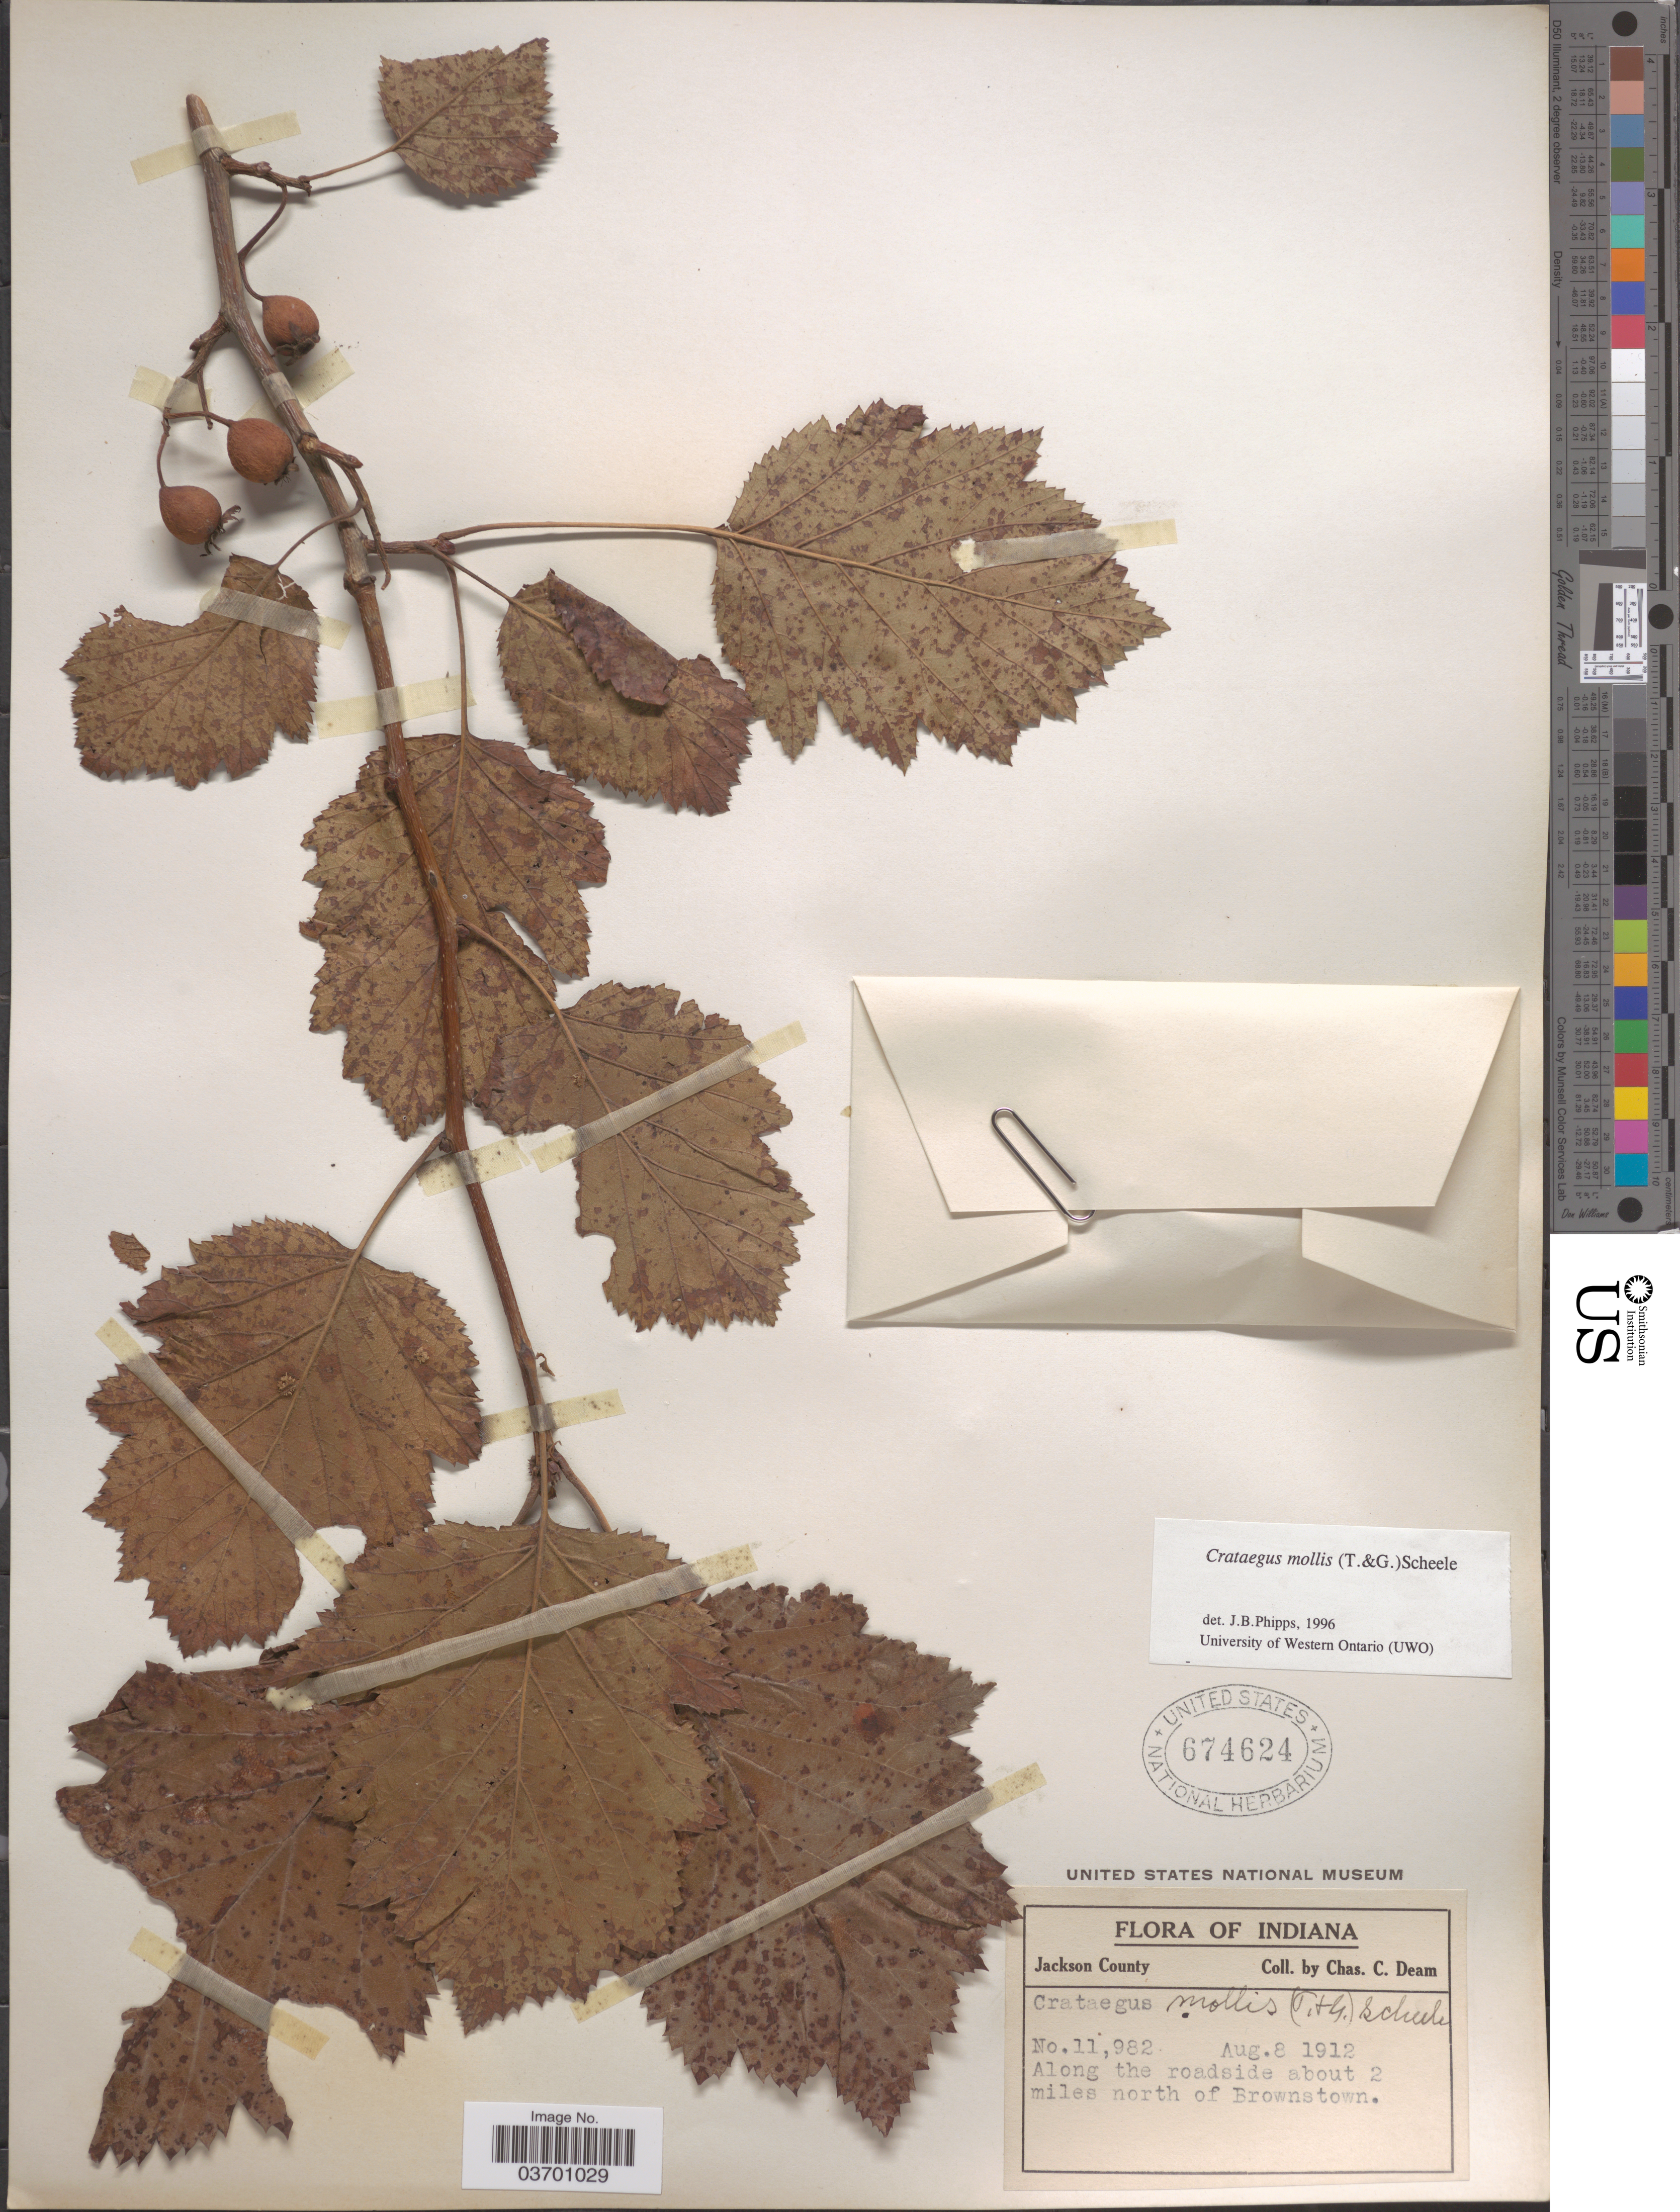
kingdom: Plantae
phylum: Tracheophyta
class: Magnoliopsida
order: Rosales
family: Rosaceae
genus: Crataegus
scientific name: Crataegus mollis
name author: (Torr. & A. Gray) Scheele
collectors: C. C. Deam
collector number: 11982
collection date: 1912-08-08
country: United States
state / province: Indiana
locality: Jackson County. Along the roadside about 2 miles north of Brownstown.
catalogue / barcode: US 674624